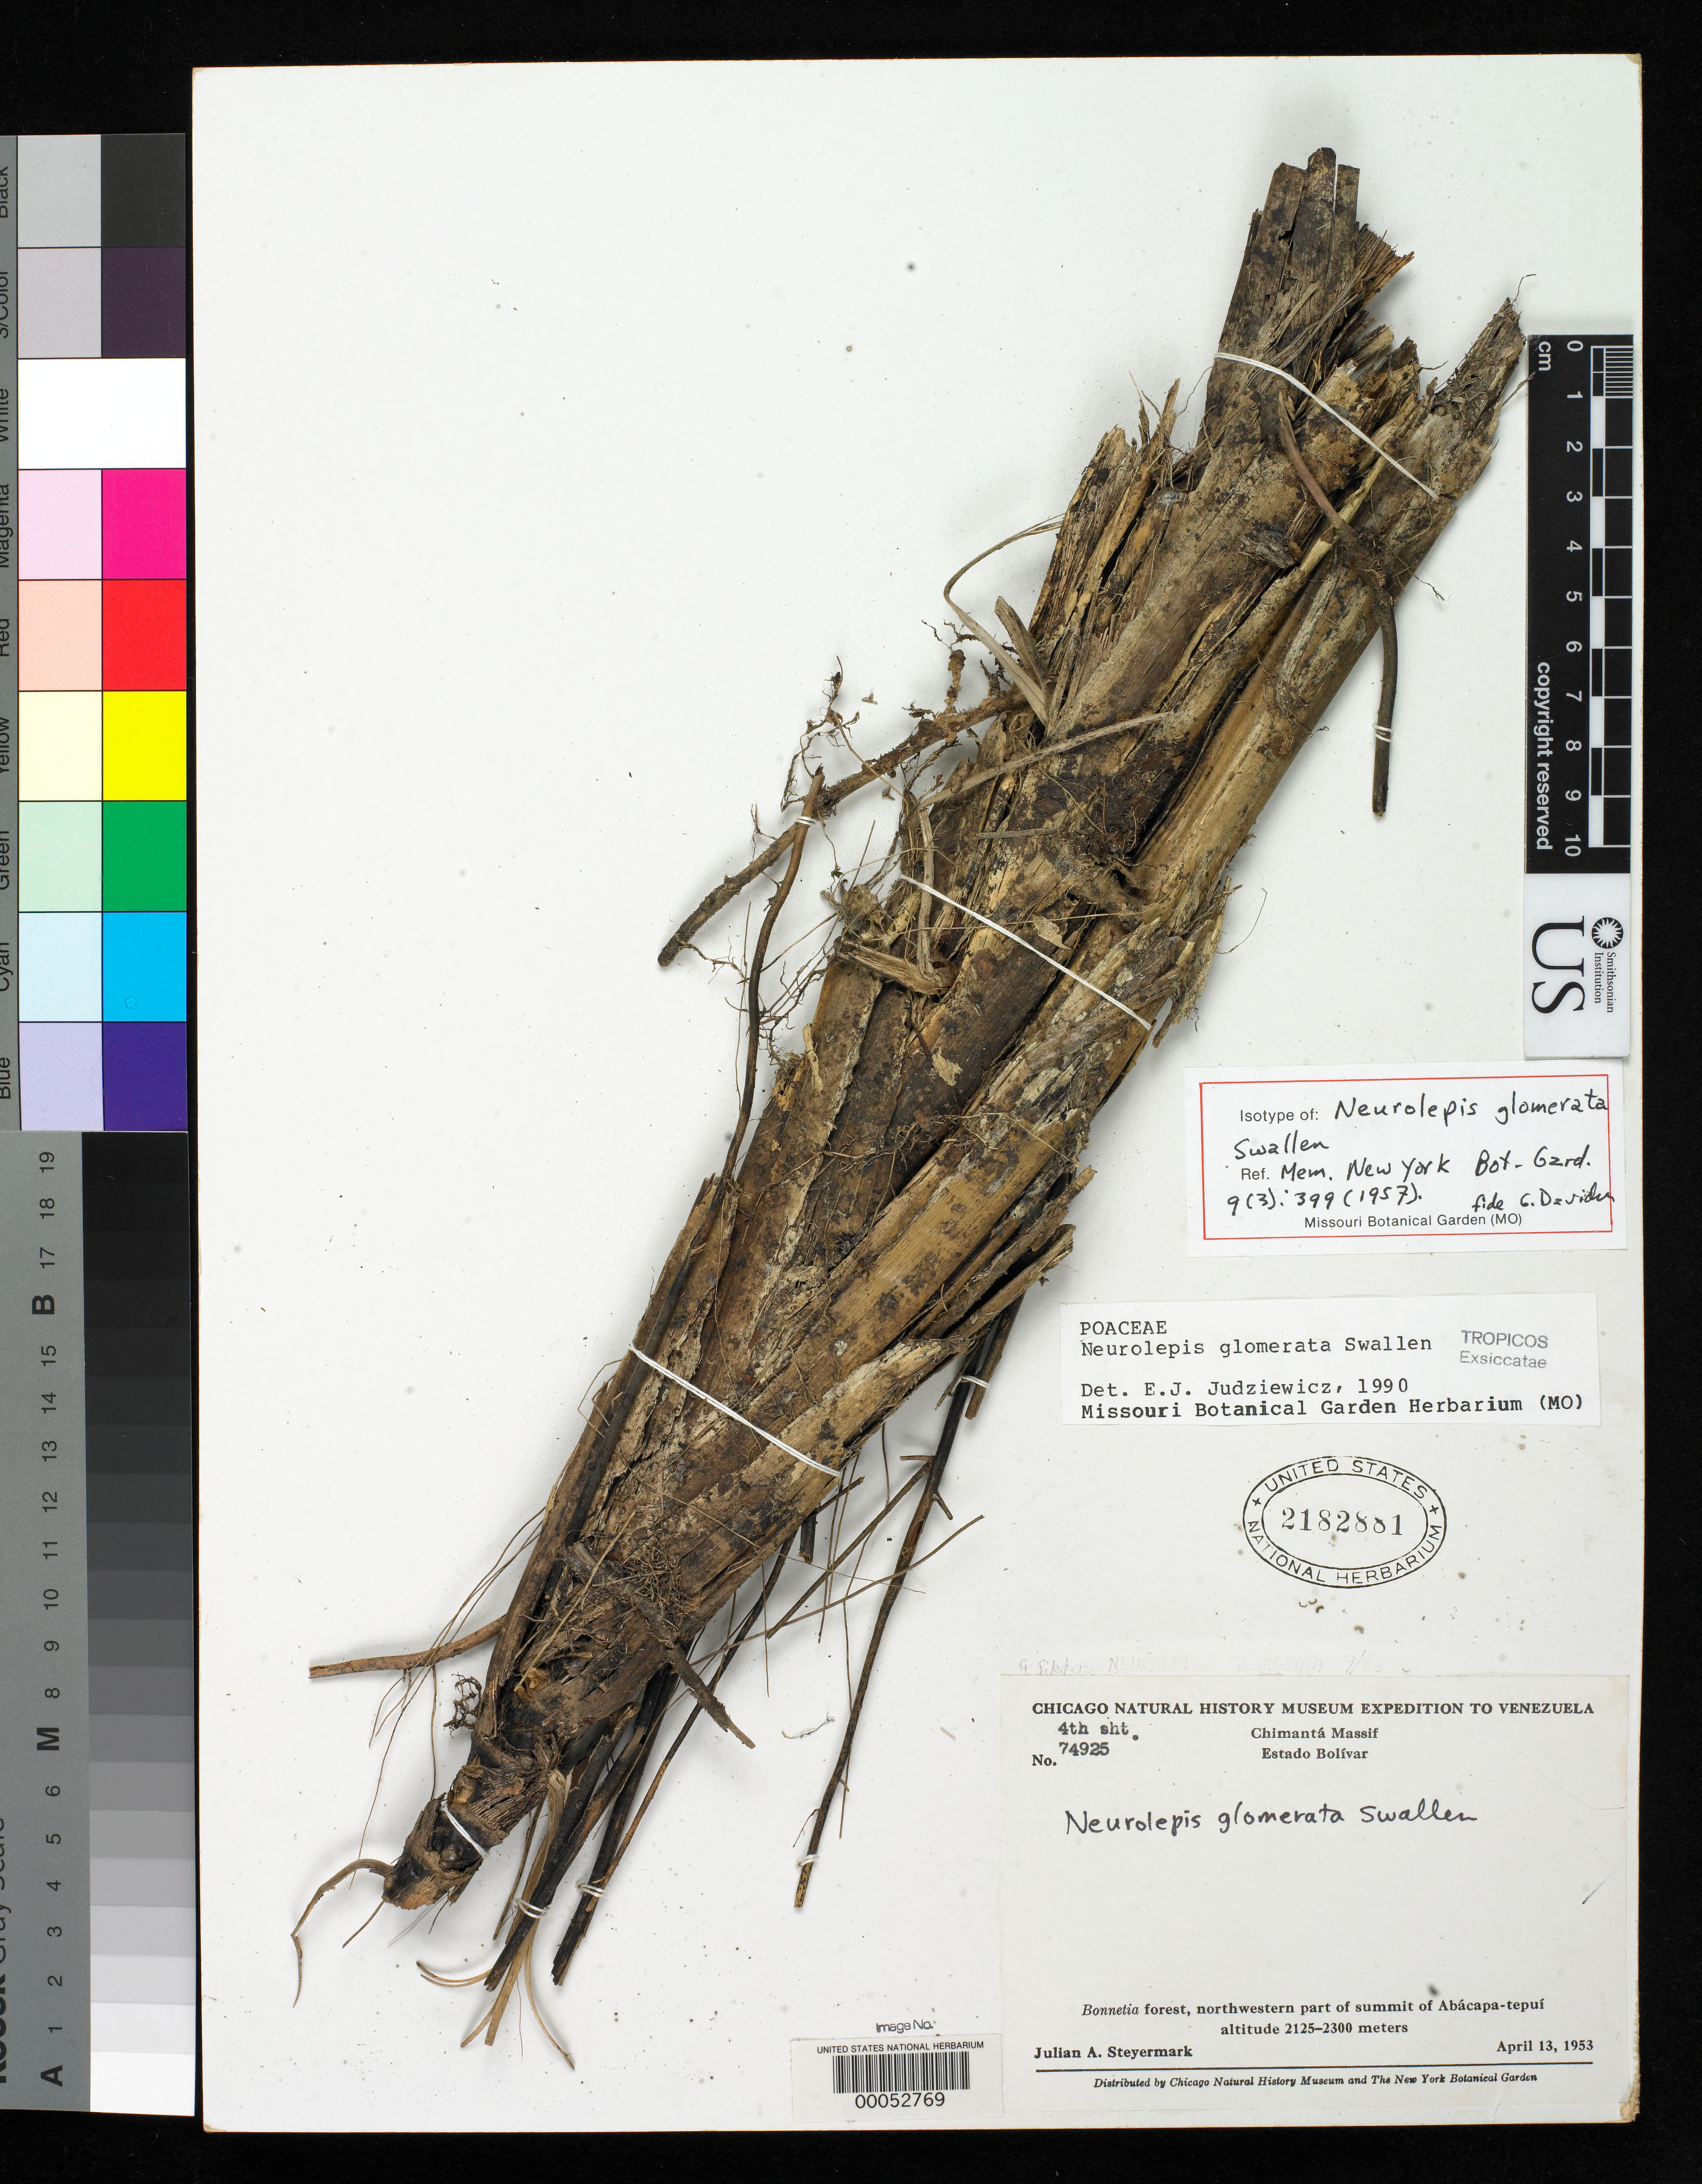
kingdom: Plantae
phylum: Tracheophyta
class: Liliopsida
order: Poales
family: Poaceae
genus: Neurolepis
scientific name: Neurolepis glomerata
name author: Swallen in Maguire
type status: Isotype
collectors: J. Steyermark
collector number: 74925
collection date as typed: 13 Apr 1953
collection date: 1953-04-13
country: Venezuela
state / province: Bolivar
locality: Chimanta Massif, Abacapa-tepui.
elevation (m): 2125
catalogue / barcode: US 2182881